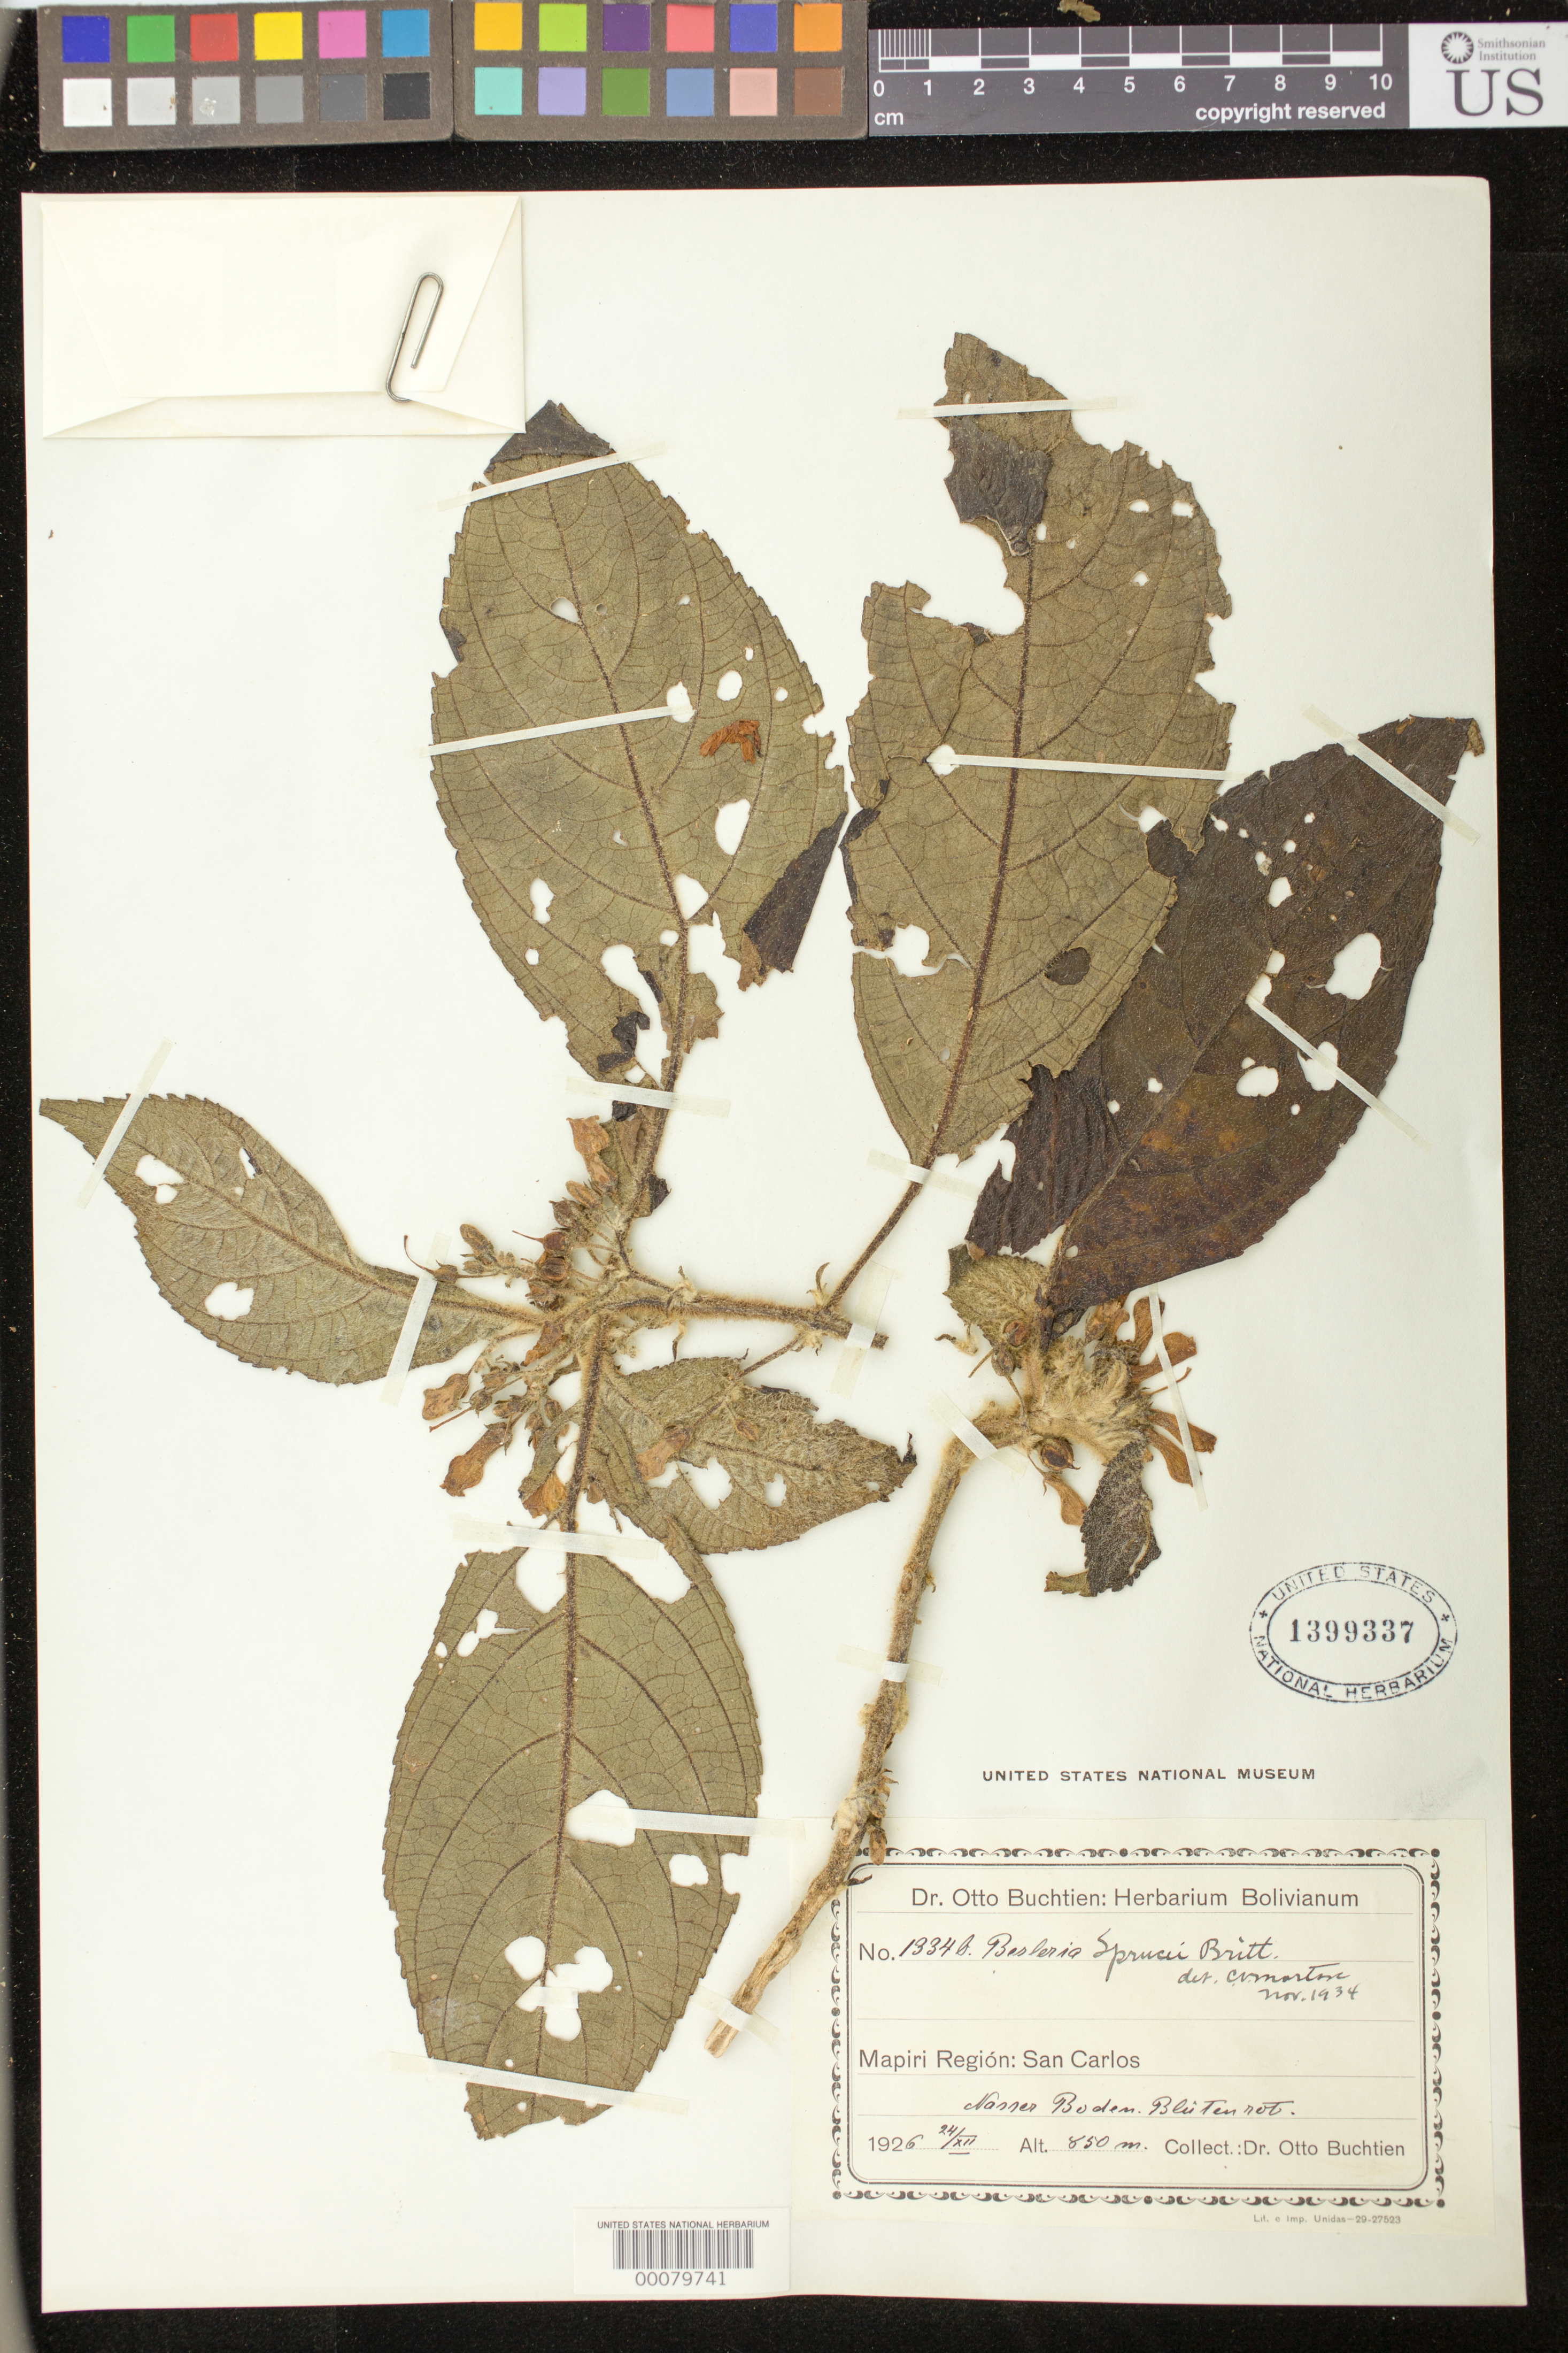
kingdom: Plantae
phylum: Tracheophyta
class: Magnoliopsida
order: Lamiales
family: Gesneriaceae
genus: Besleria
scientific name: Besleria sprucei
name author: Britton ex Rusby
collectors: O. Buchtien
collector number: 1334 B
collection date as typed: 24 Dec 1926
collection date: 1926-12-24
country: Bolivia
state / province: La Paz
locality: Mapiri region, San Carlos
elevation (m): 850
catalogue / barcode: US 1399337